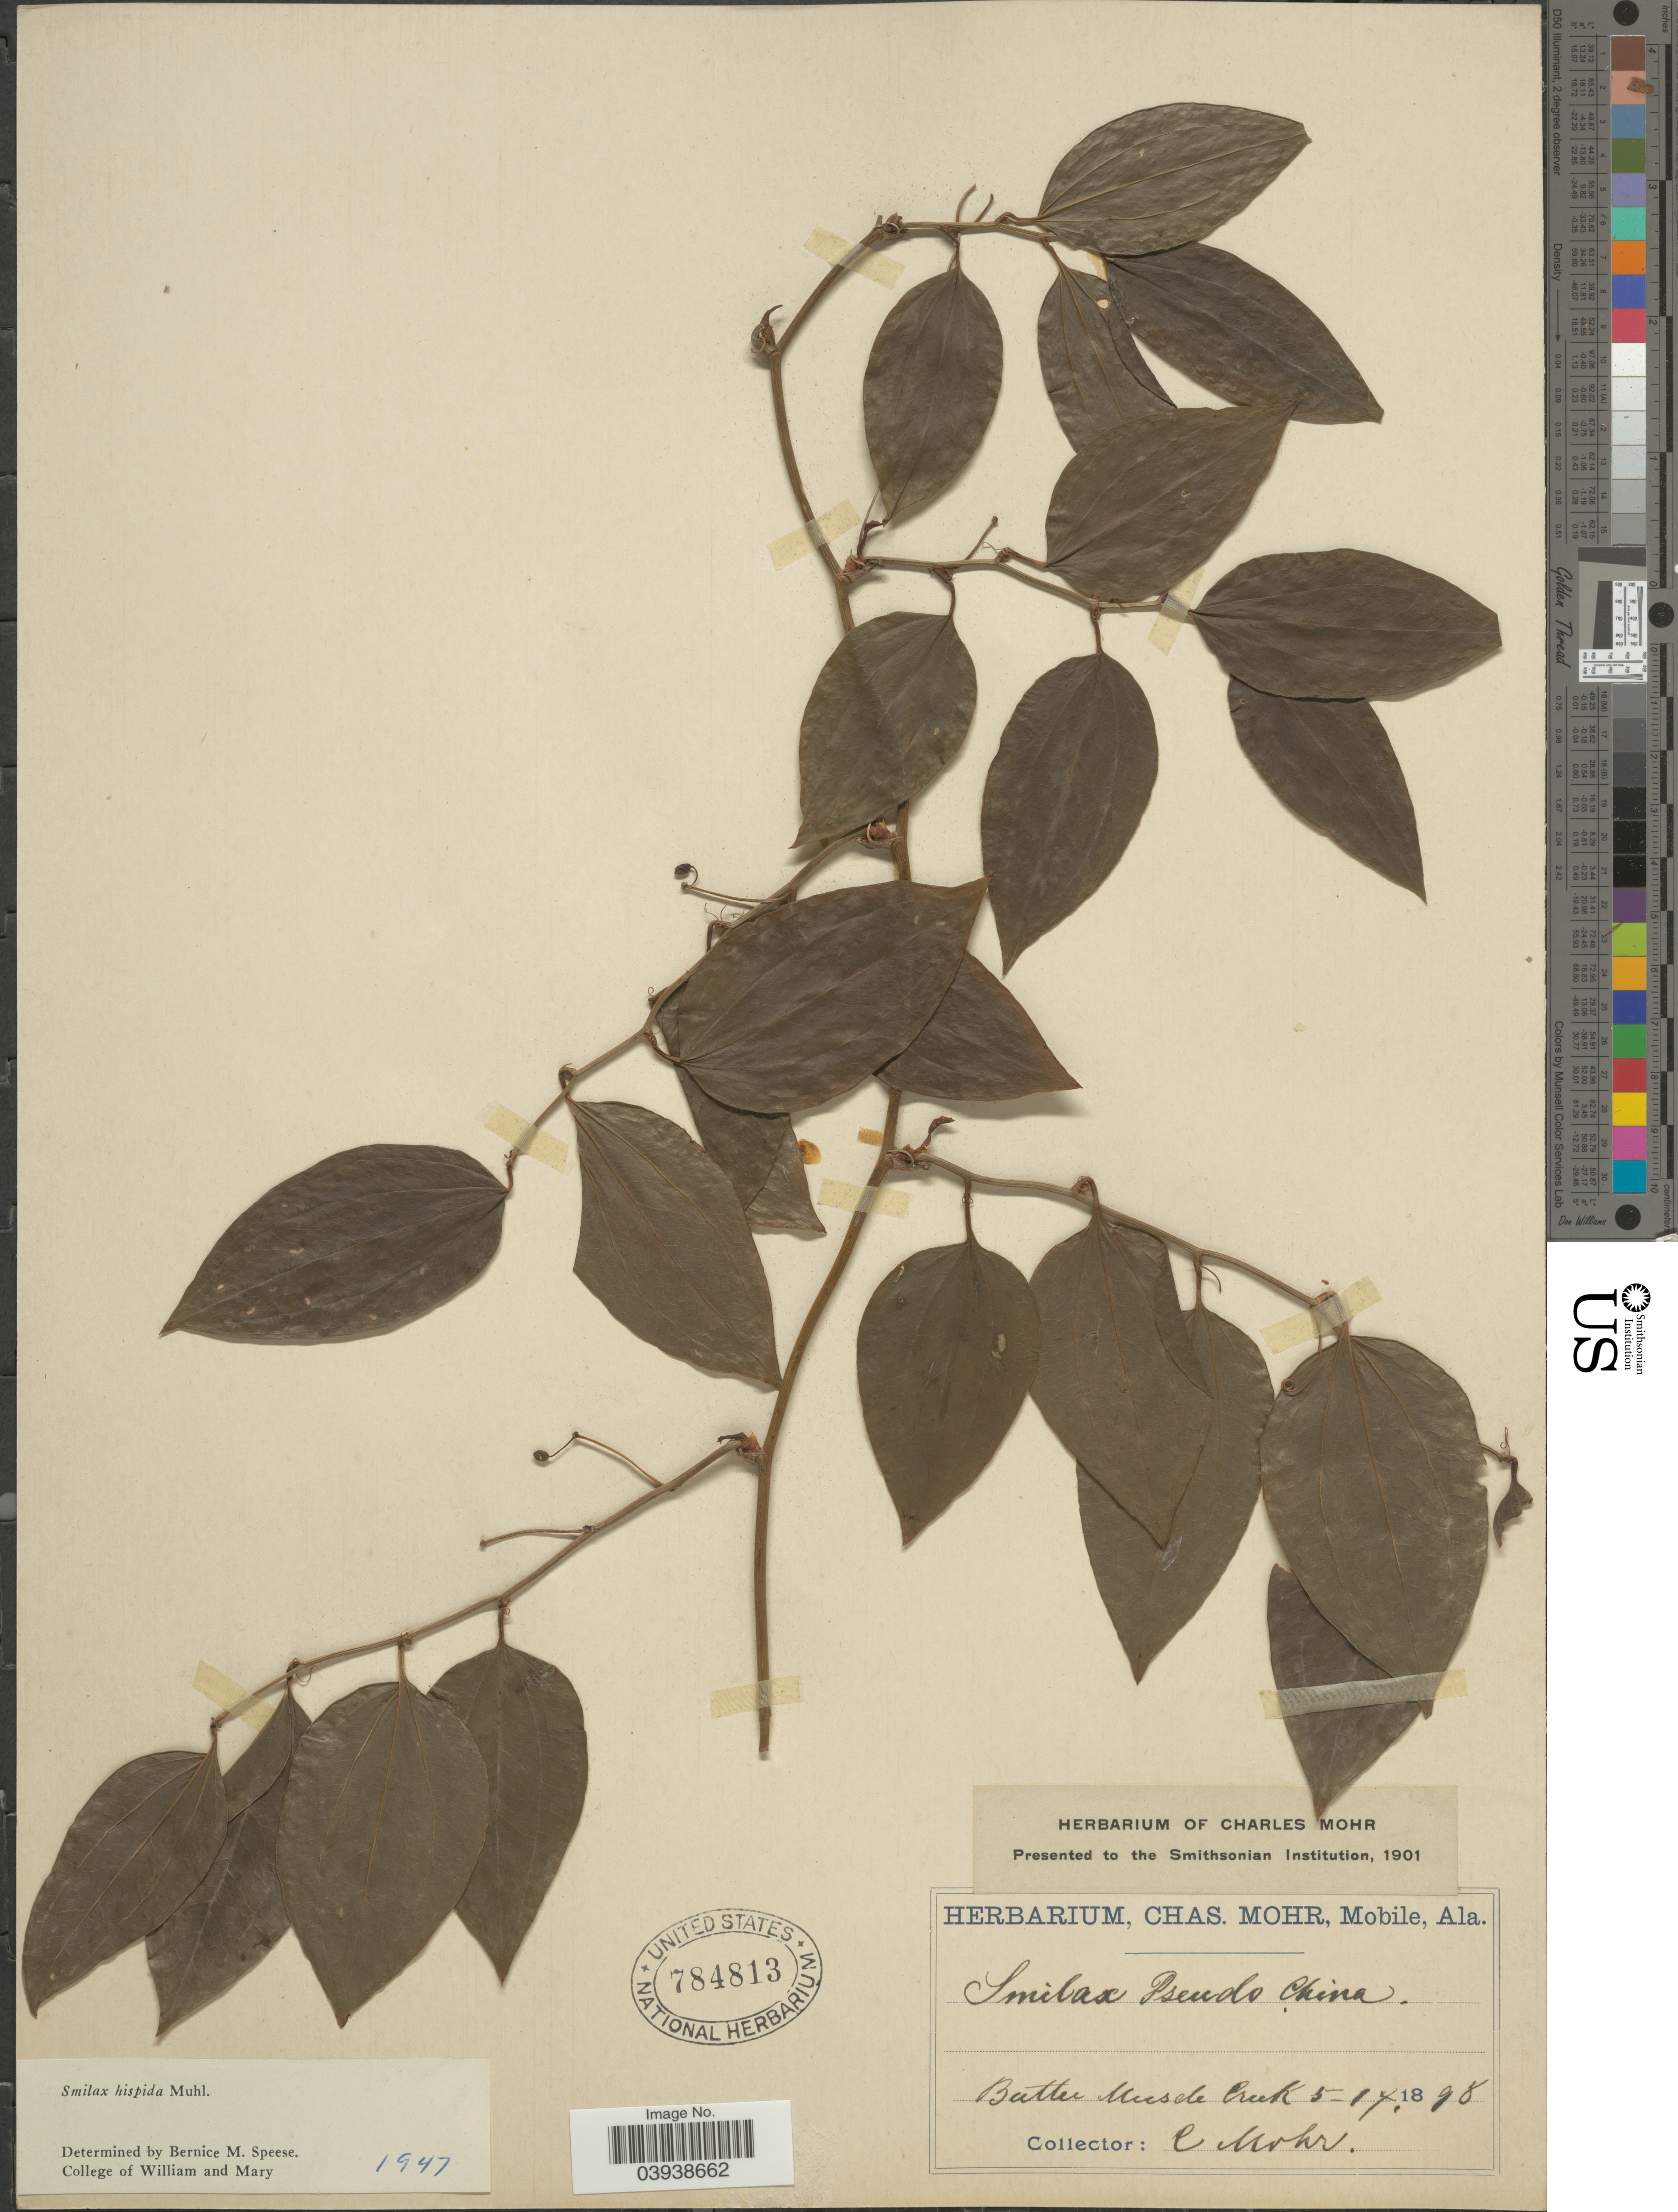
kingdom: Plantae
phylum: Tracheophyta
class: Liliopsida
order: Liliales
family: Smilacaceae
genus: Smilax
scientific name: Smilax hispida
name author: Raf.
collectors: Mohr, C. T. (herbarium)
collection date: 1898-05-14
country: United States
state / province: Alabama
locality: Butter Muscle Creek.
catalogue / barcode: US 784813